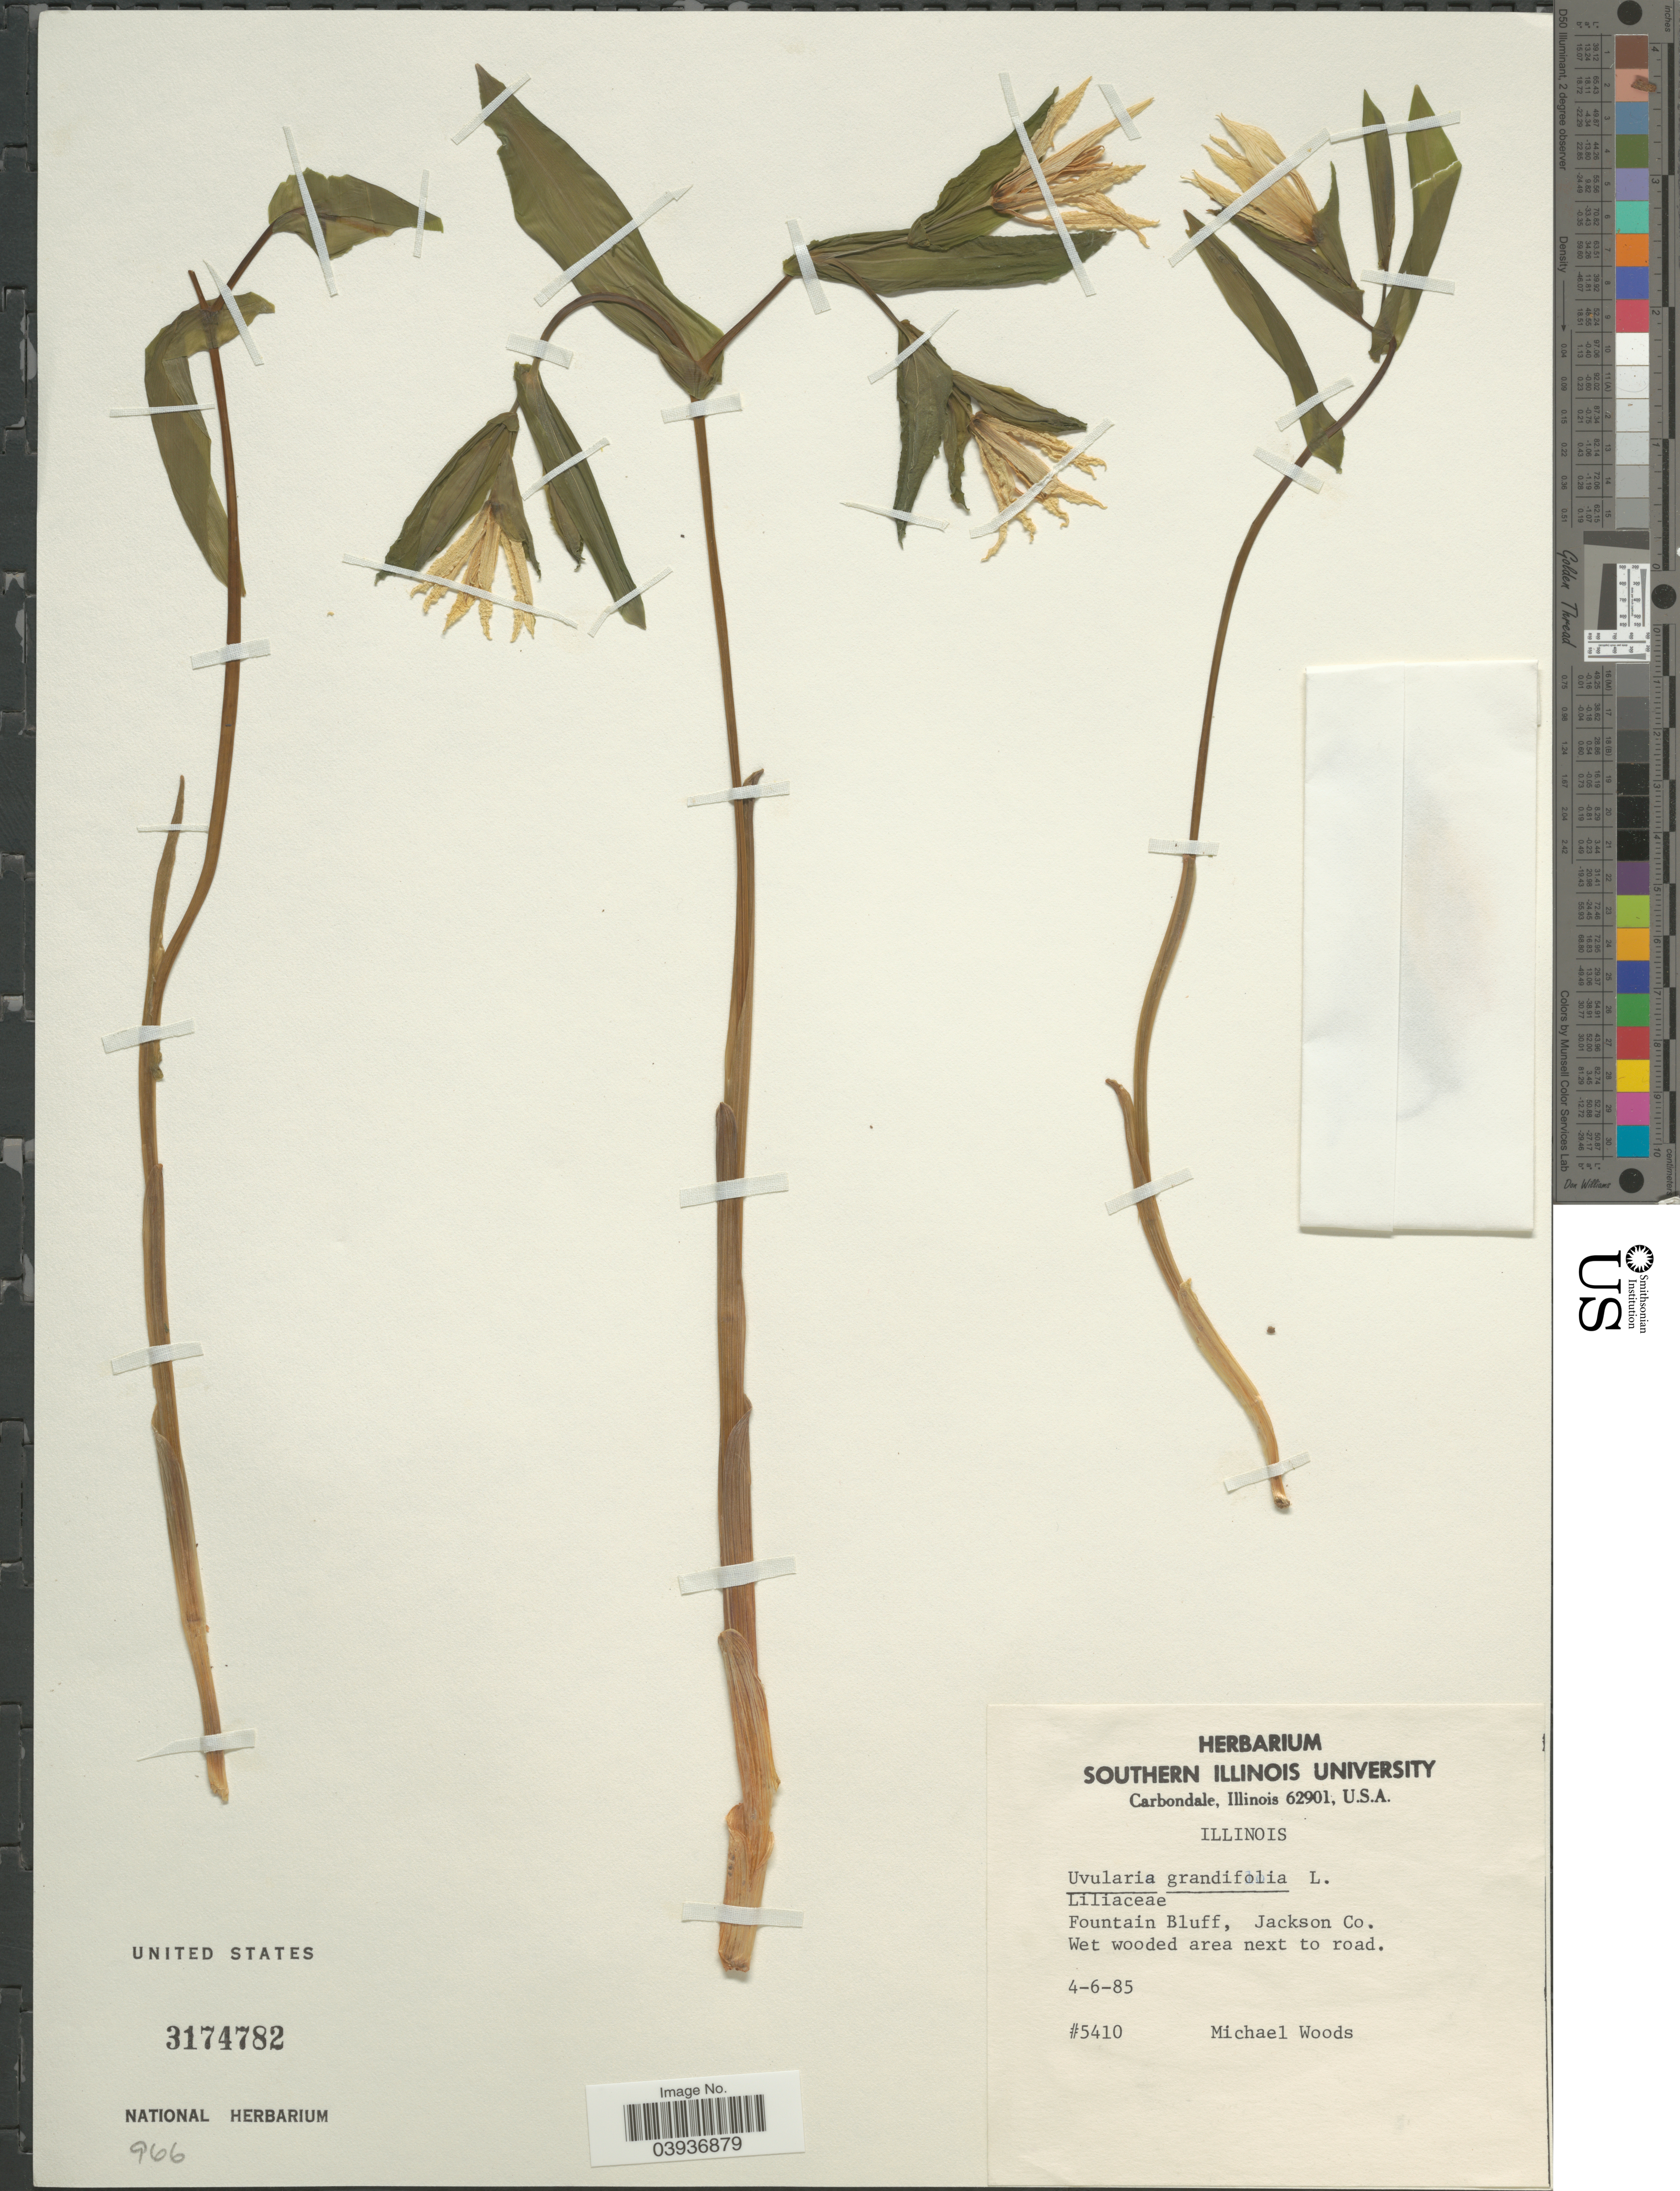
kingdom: Plantae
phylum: Tracheophyta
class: Liliopsida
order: Liliales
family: Colchicaceae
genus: Uvularia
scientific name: Uvularia grandiflora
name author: Sm.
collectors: M. Woods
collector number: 5410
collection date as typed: Transcribed d/m/y: 6/4/85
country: United States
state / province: Illinois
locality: Fountain Bluff, Jackson Co.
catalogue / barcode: US 3174782